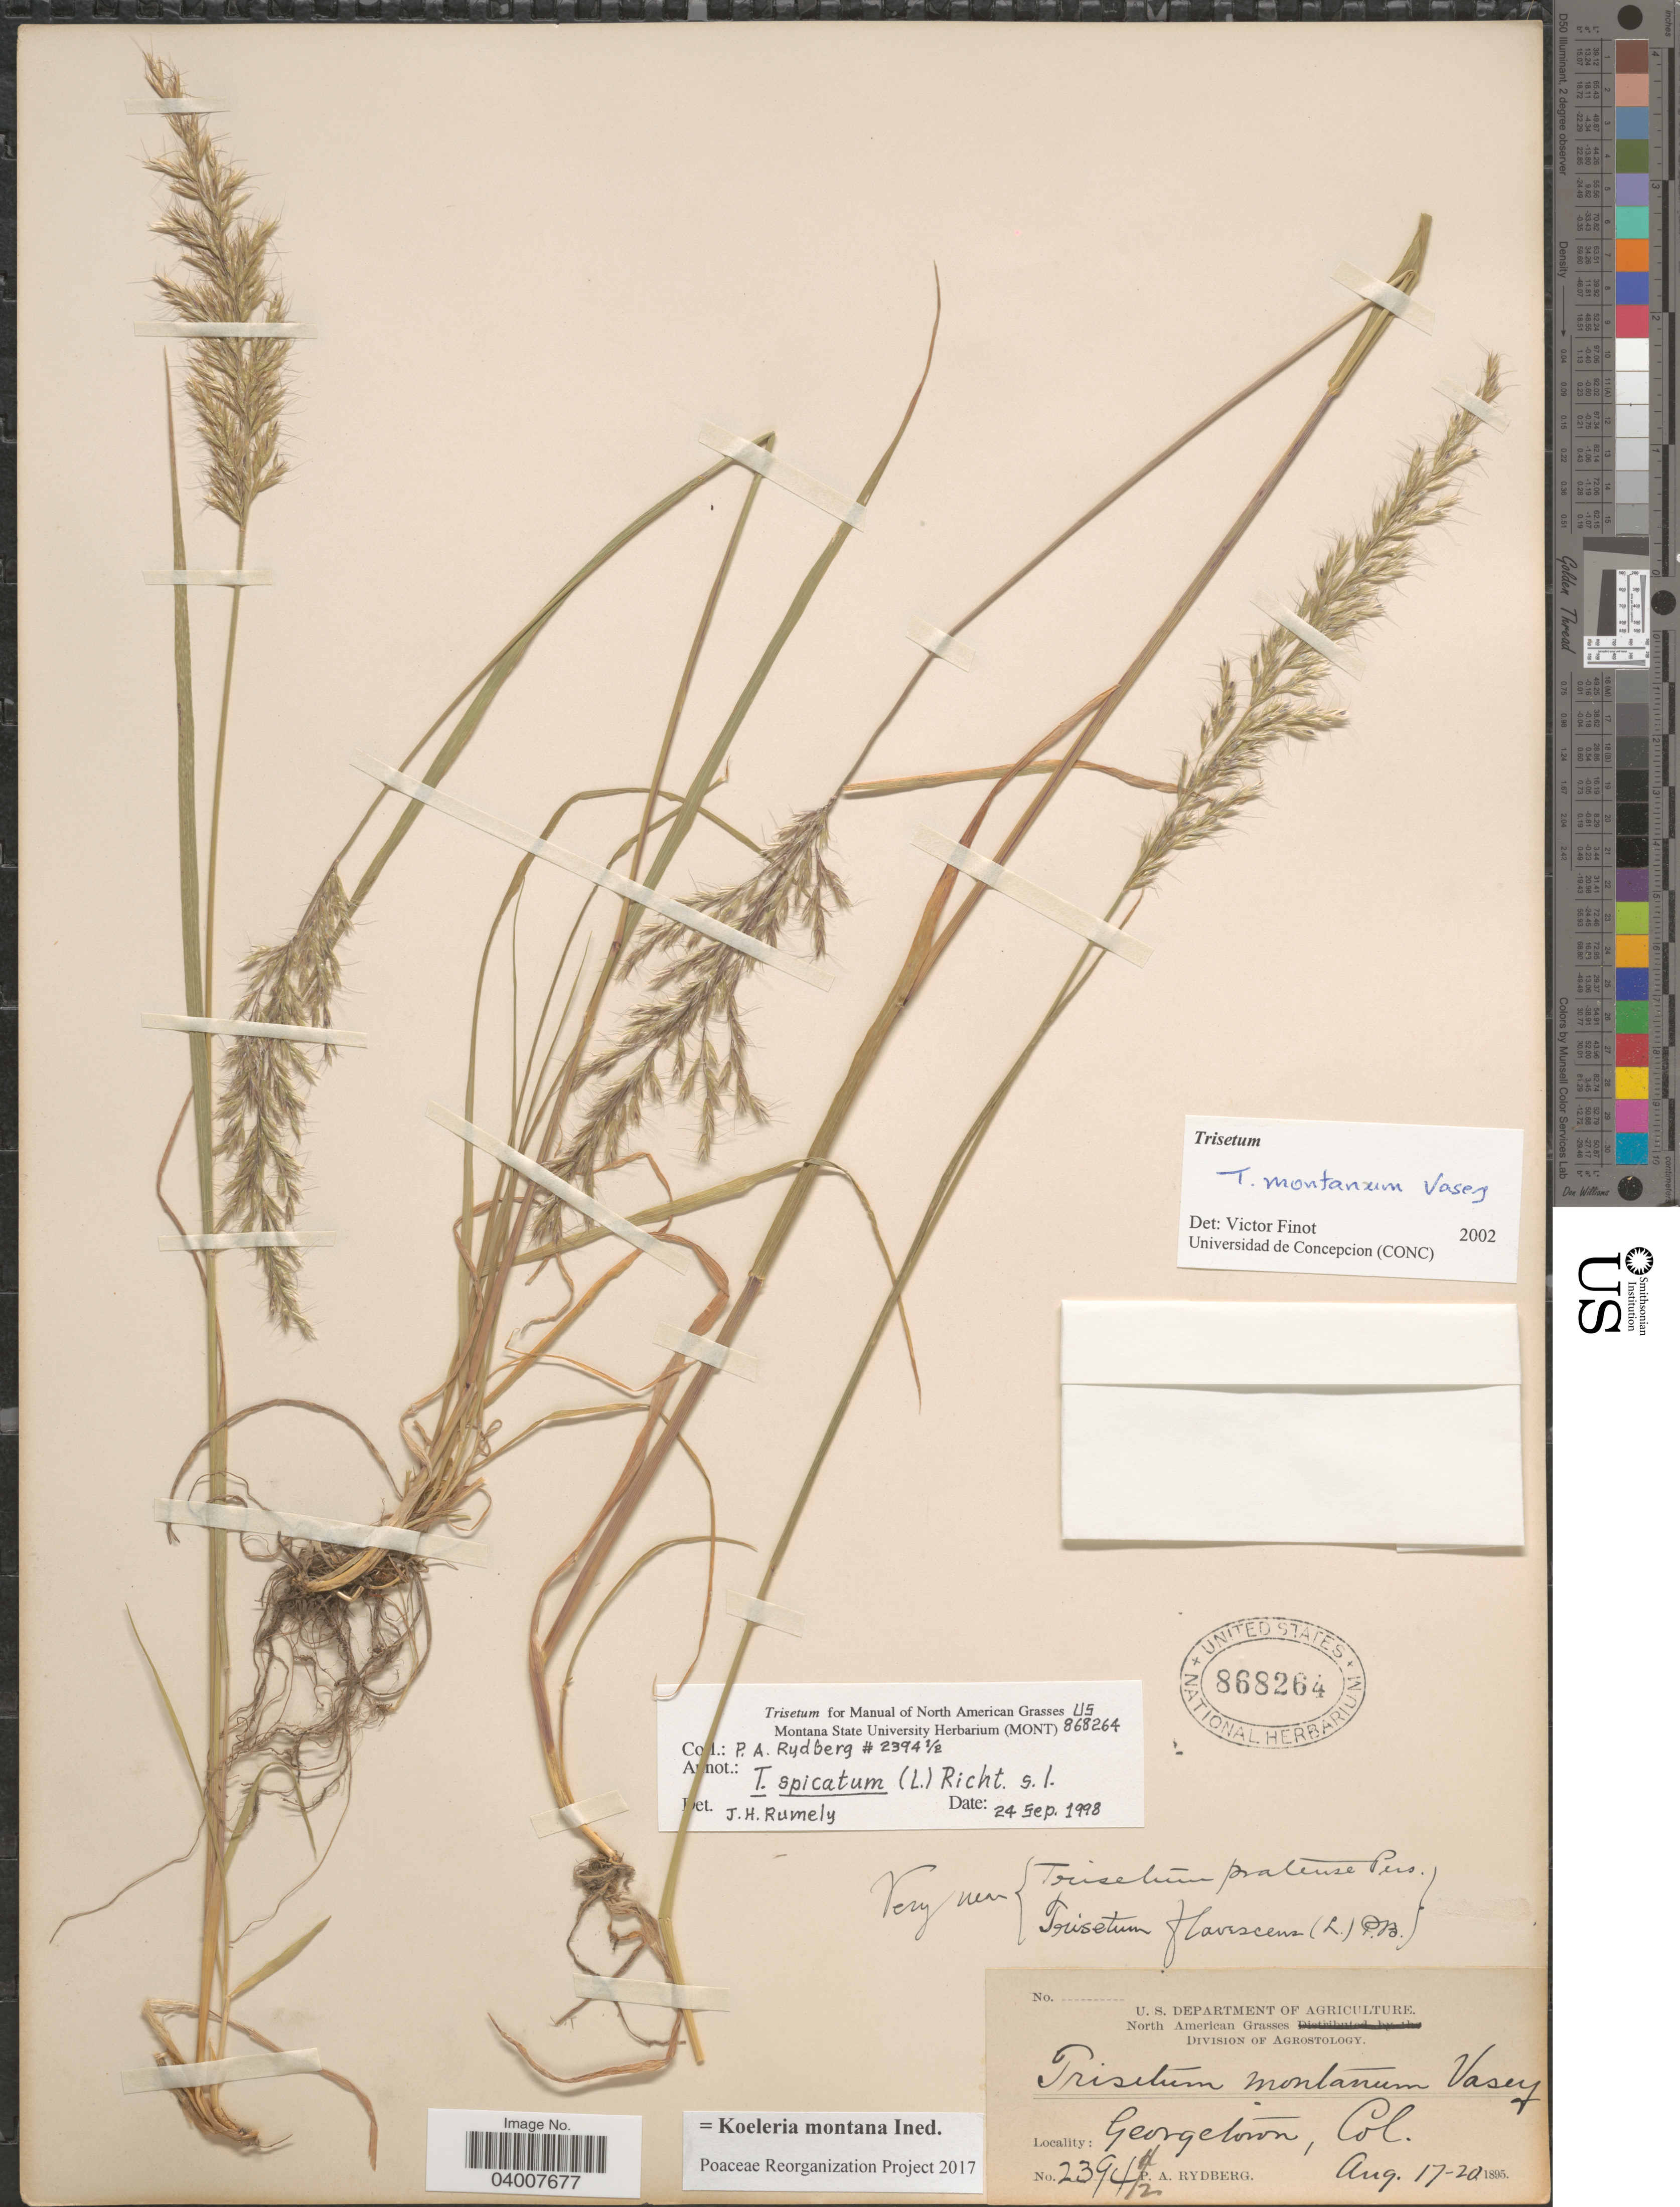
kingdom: Plantae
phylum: Tracheophyta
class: Liliopsida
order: Poales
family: Poaceae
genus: Koeleria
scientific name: Koeleria montana ined.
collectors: P. A. Rydberg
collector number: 2394 1/2*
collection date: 1895-08-17/1895-08-20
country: United States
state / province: Colorado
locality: Georgetown.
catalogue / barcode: US 868264